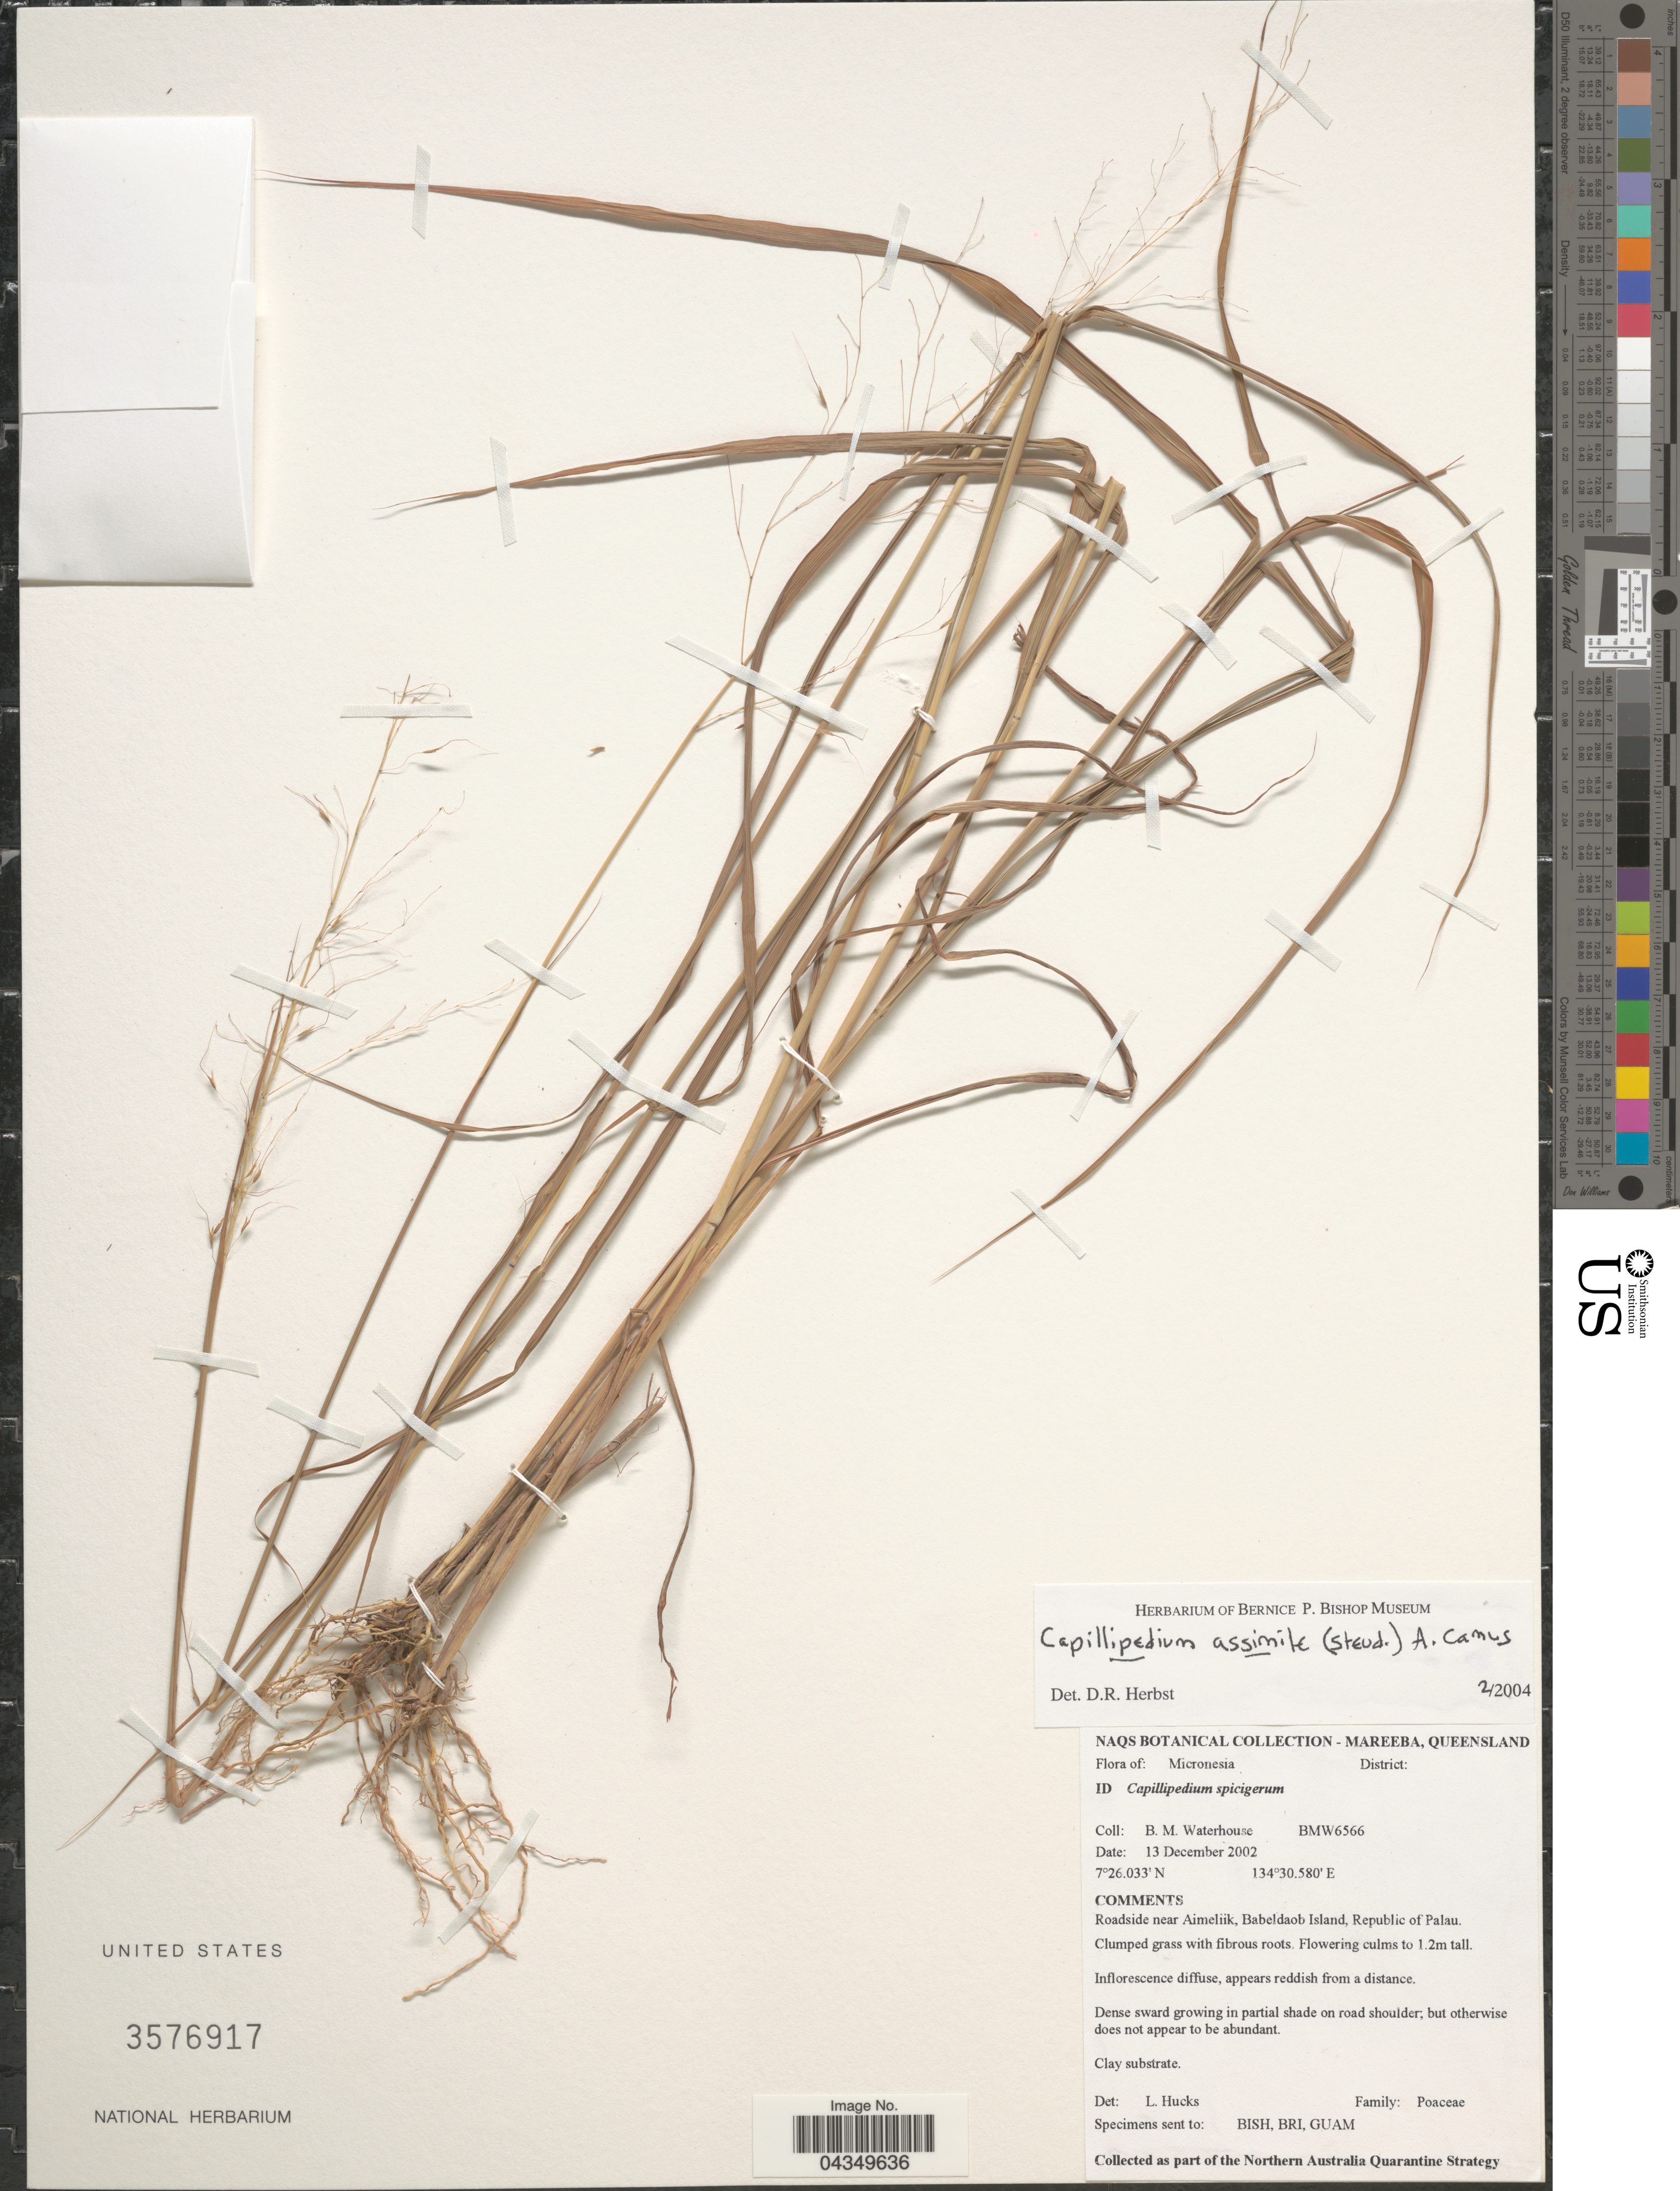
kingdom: Plantae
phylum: Tracheophyta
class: Liliopsida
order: Poales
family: Poaceae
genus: Capillipedium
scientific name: Capillipedium assimile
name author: (Steud.) A. Camus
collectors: B. Waterhouse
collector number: BMW6566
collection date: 2002-12-13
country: Palau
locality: Roadside near Aimeliik, Babeldaob Island, Republic of Palau.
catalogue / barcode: US 3576917